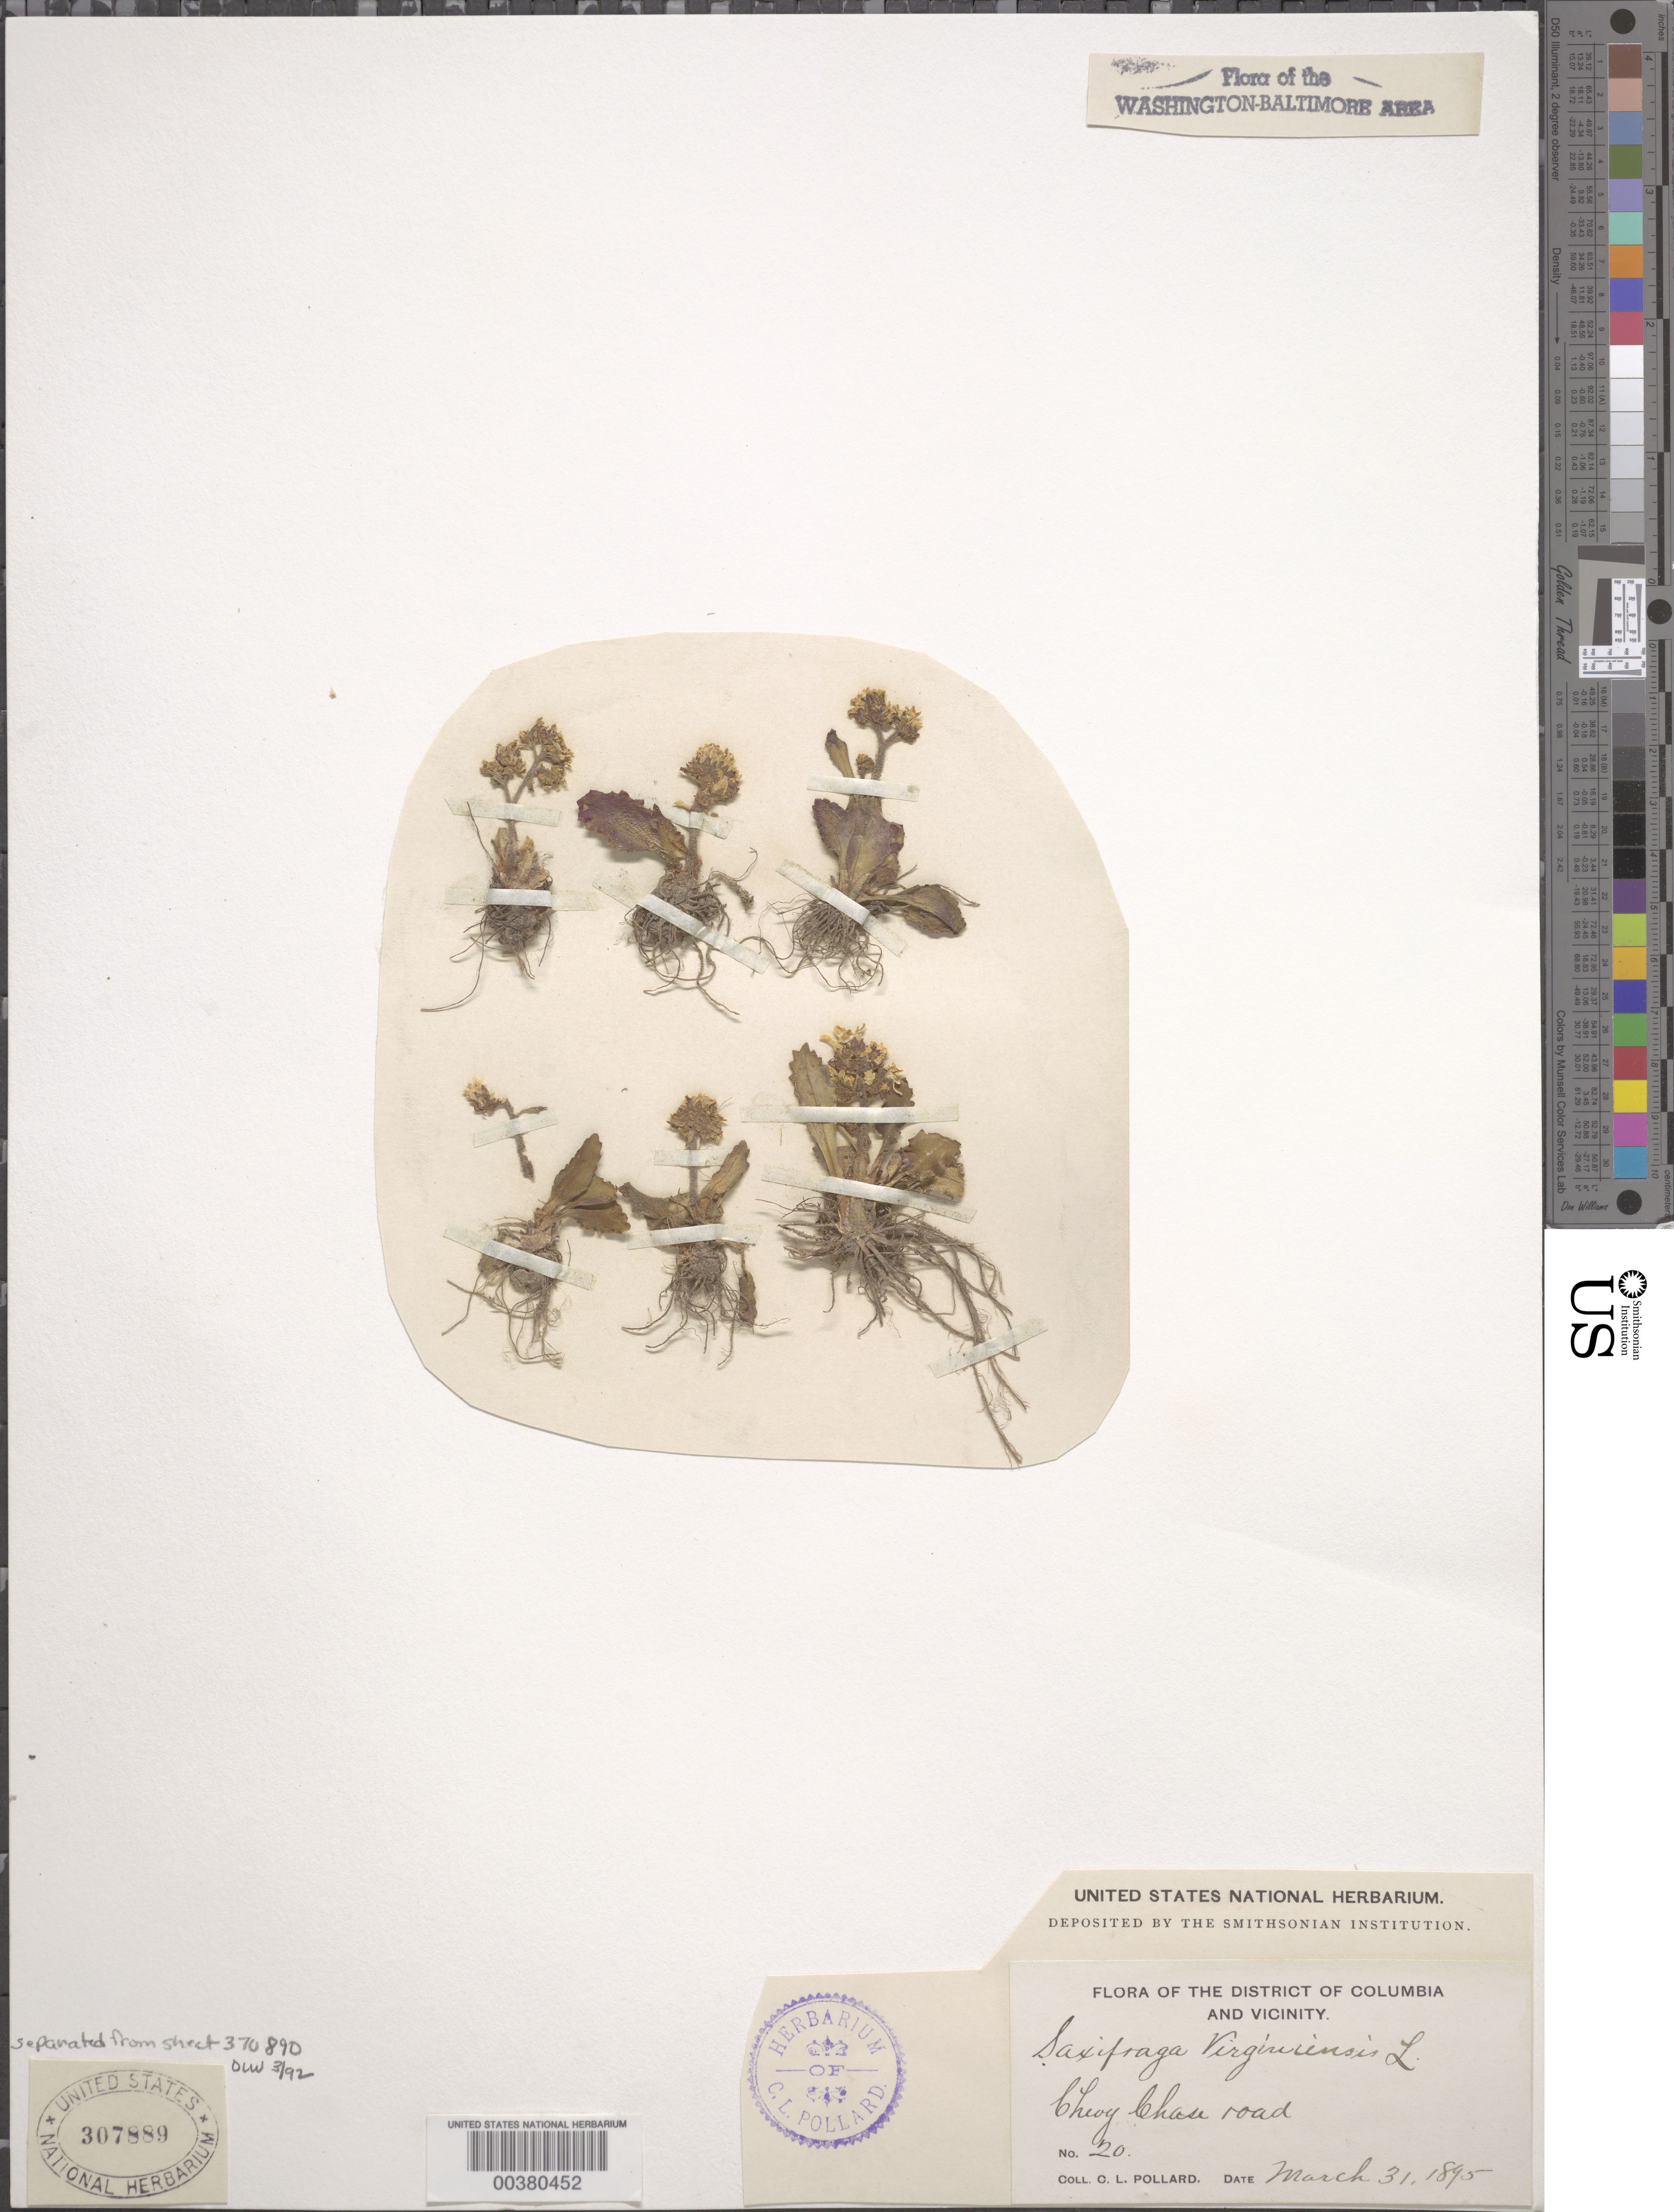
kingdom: Plantae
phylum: Tracheophyta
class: Magnoliopsida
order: Saxifragales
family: Saxifragaceae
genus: Micranthes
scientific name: Micranthes virginiensis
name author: (Michx.) Small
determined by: Strong, Mark T., (BOT), Smithsonian Institution - National Museum of Natural History (UNITED STATES)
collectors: C. L. Pollard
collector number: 20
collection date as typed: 31 Mar 1895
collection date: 1895-03-31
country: United States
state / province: District of Columbia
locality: Chevy Chase road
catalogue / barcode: US 307889